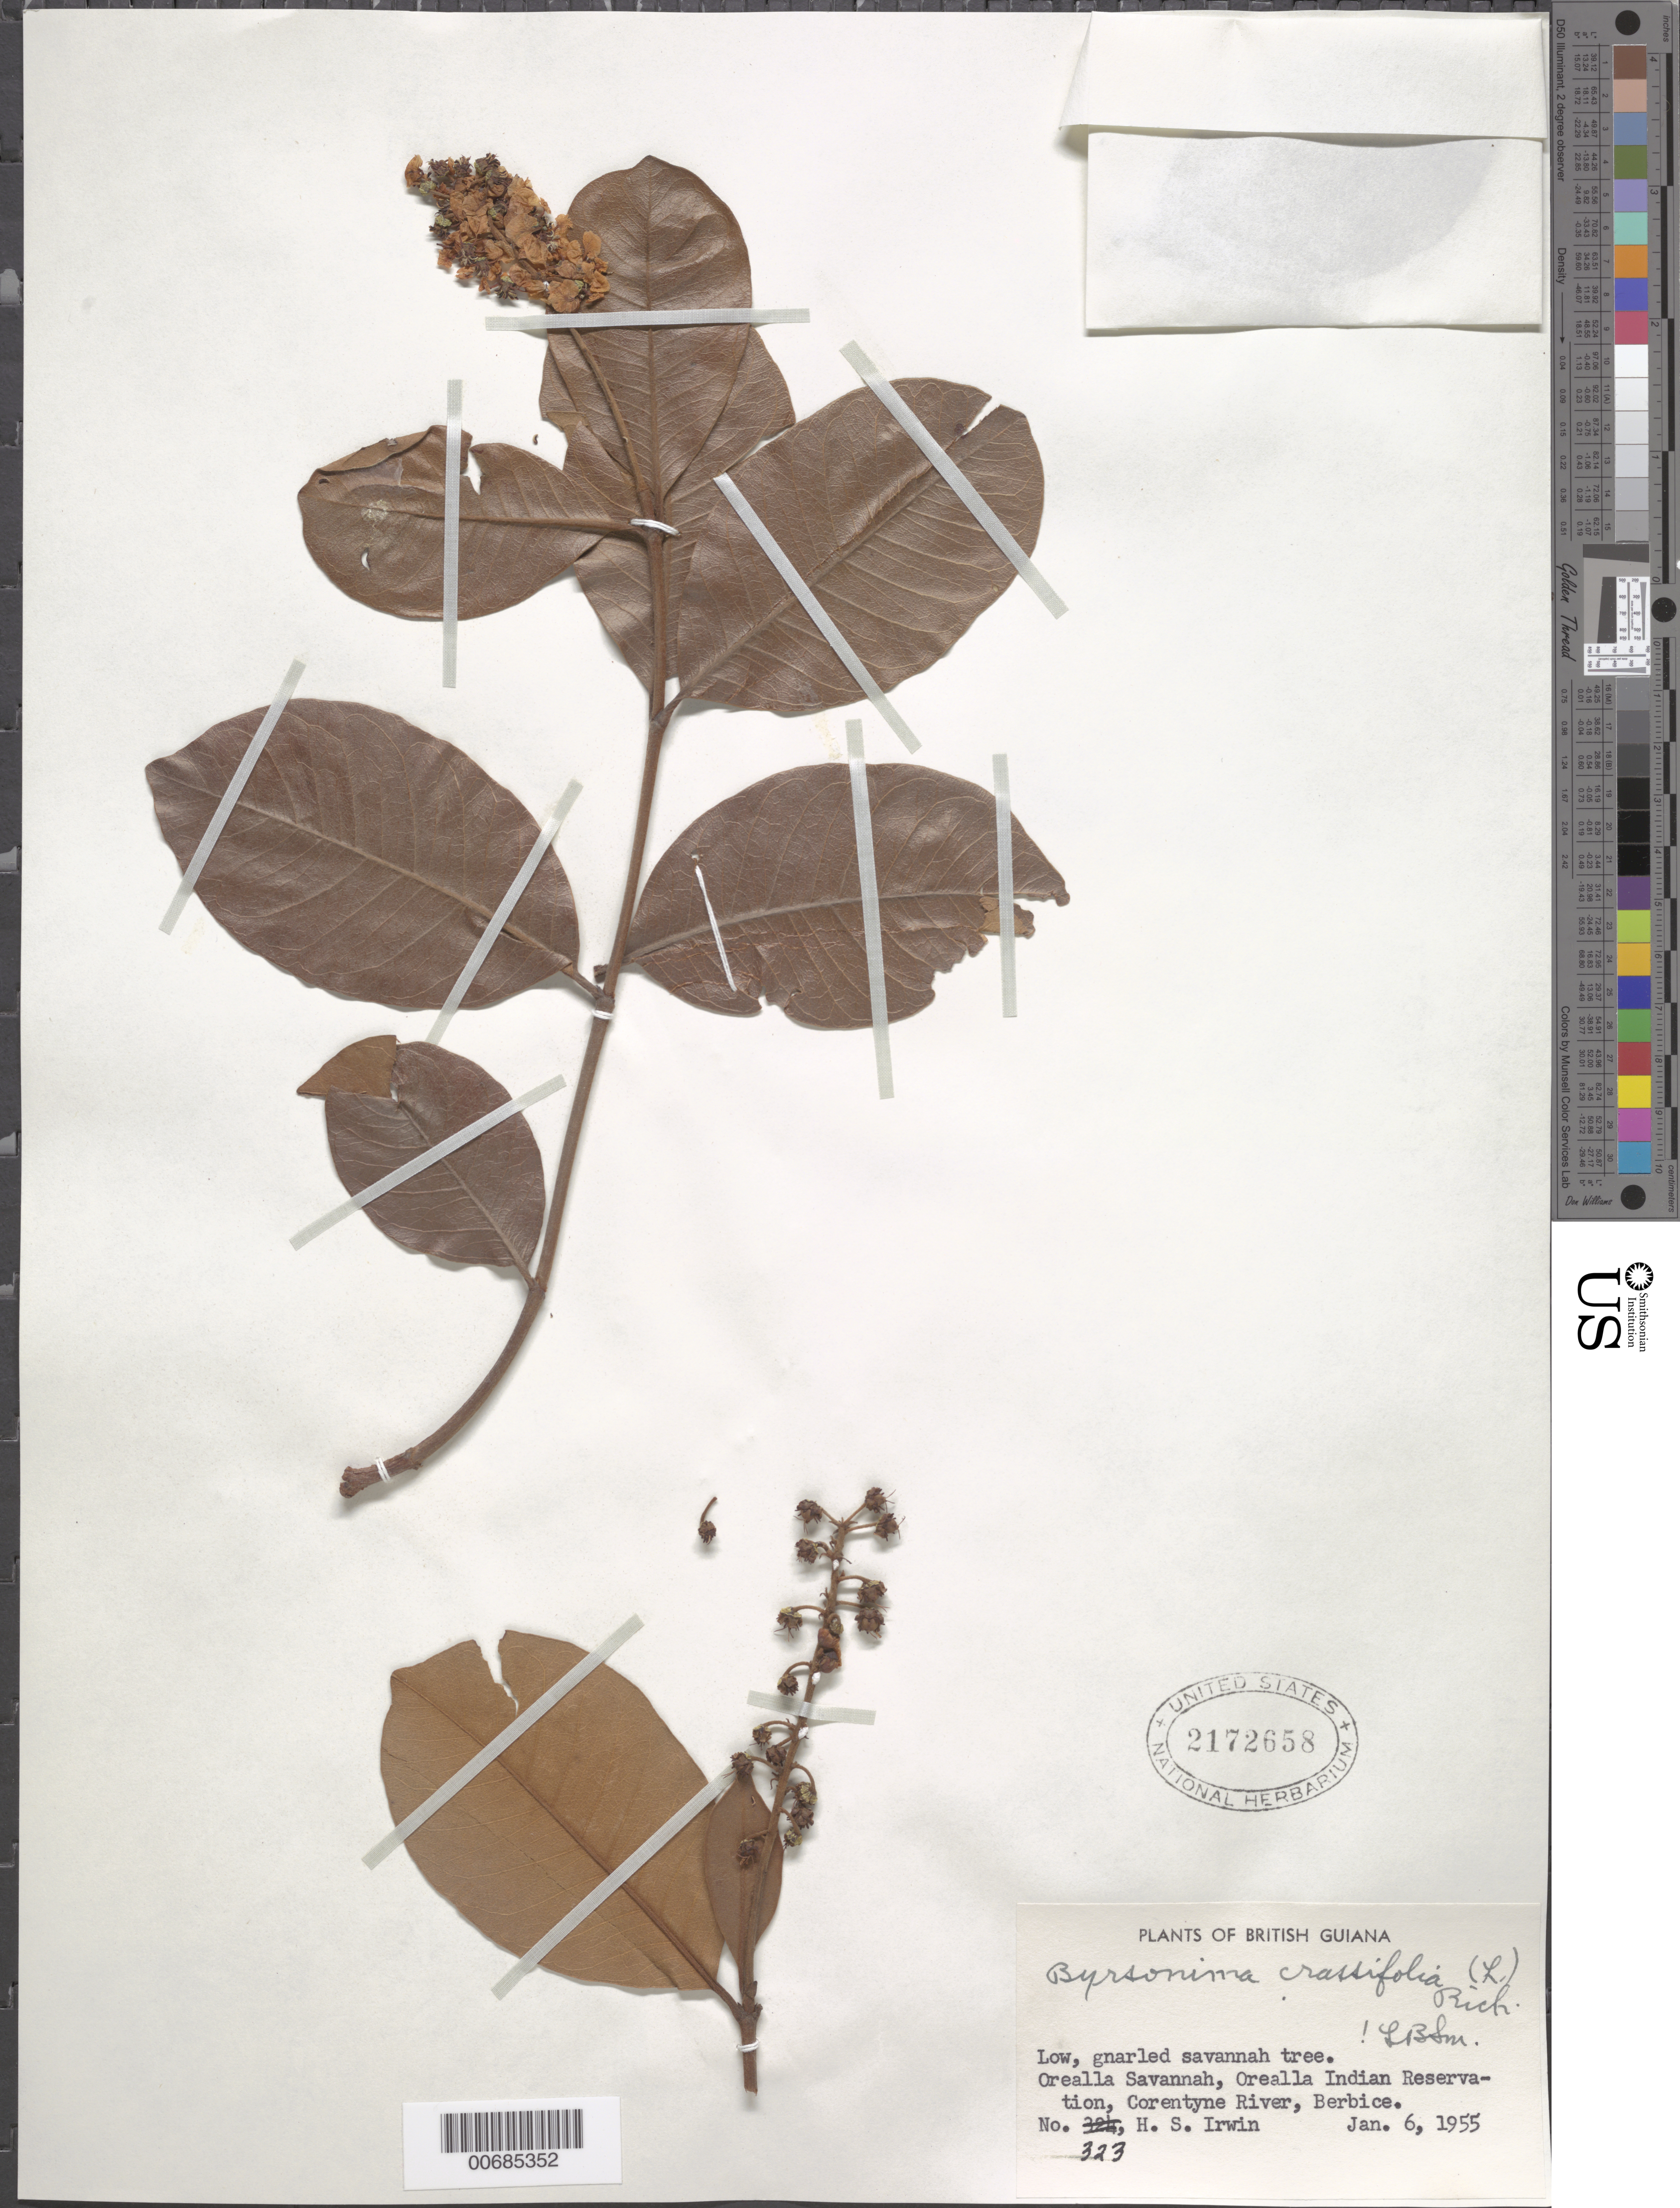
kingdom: Plantae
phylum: Tracheophyta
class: Magnoliopsida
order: Malpighiales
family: Malpighiaceae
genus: Byrsonima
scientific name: Byrsonima crassifolia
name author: (L.) Kunth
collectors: H. Irwin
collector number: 323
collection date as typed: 6-Jan-55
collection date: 1955-01-06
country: Guyana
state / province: E. Berbice-Corentyne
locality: Orealla Savanna, Orealla Indian Reservation, Corentyne River, Berbice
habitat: Savanna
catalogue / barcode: US 2172658